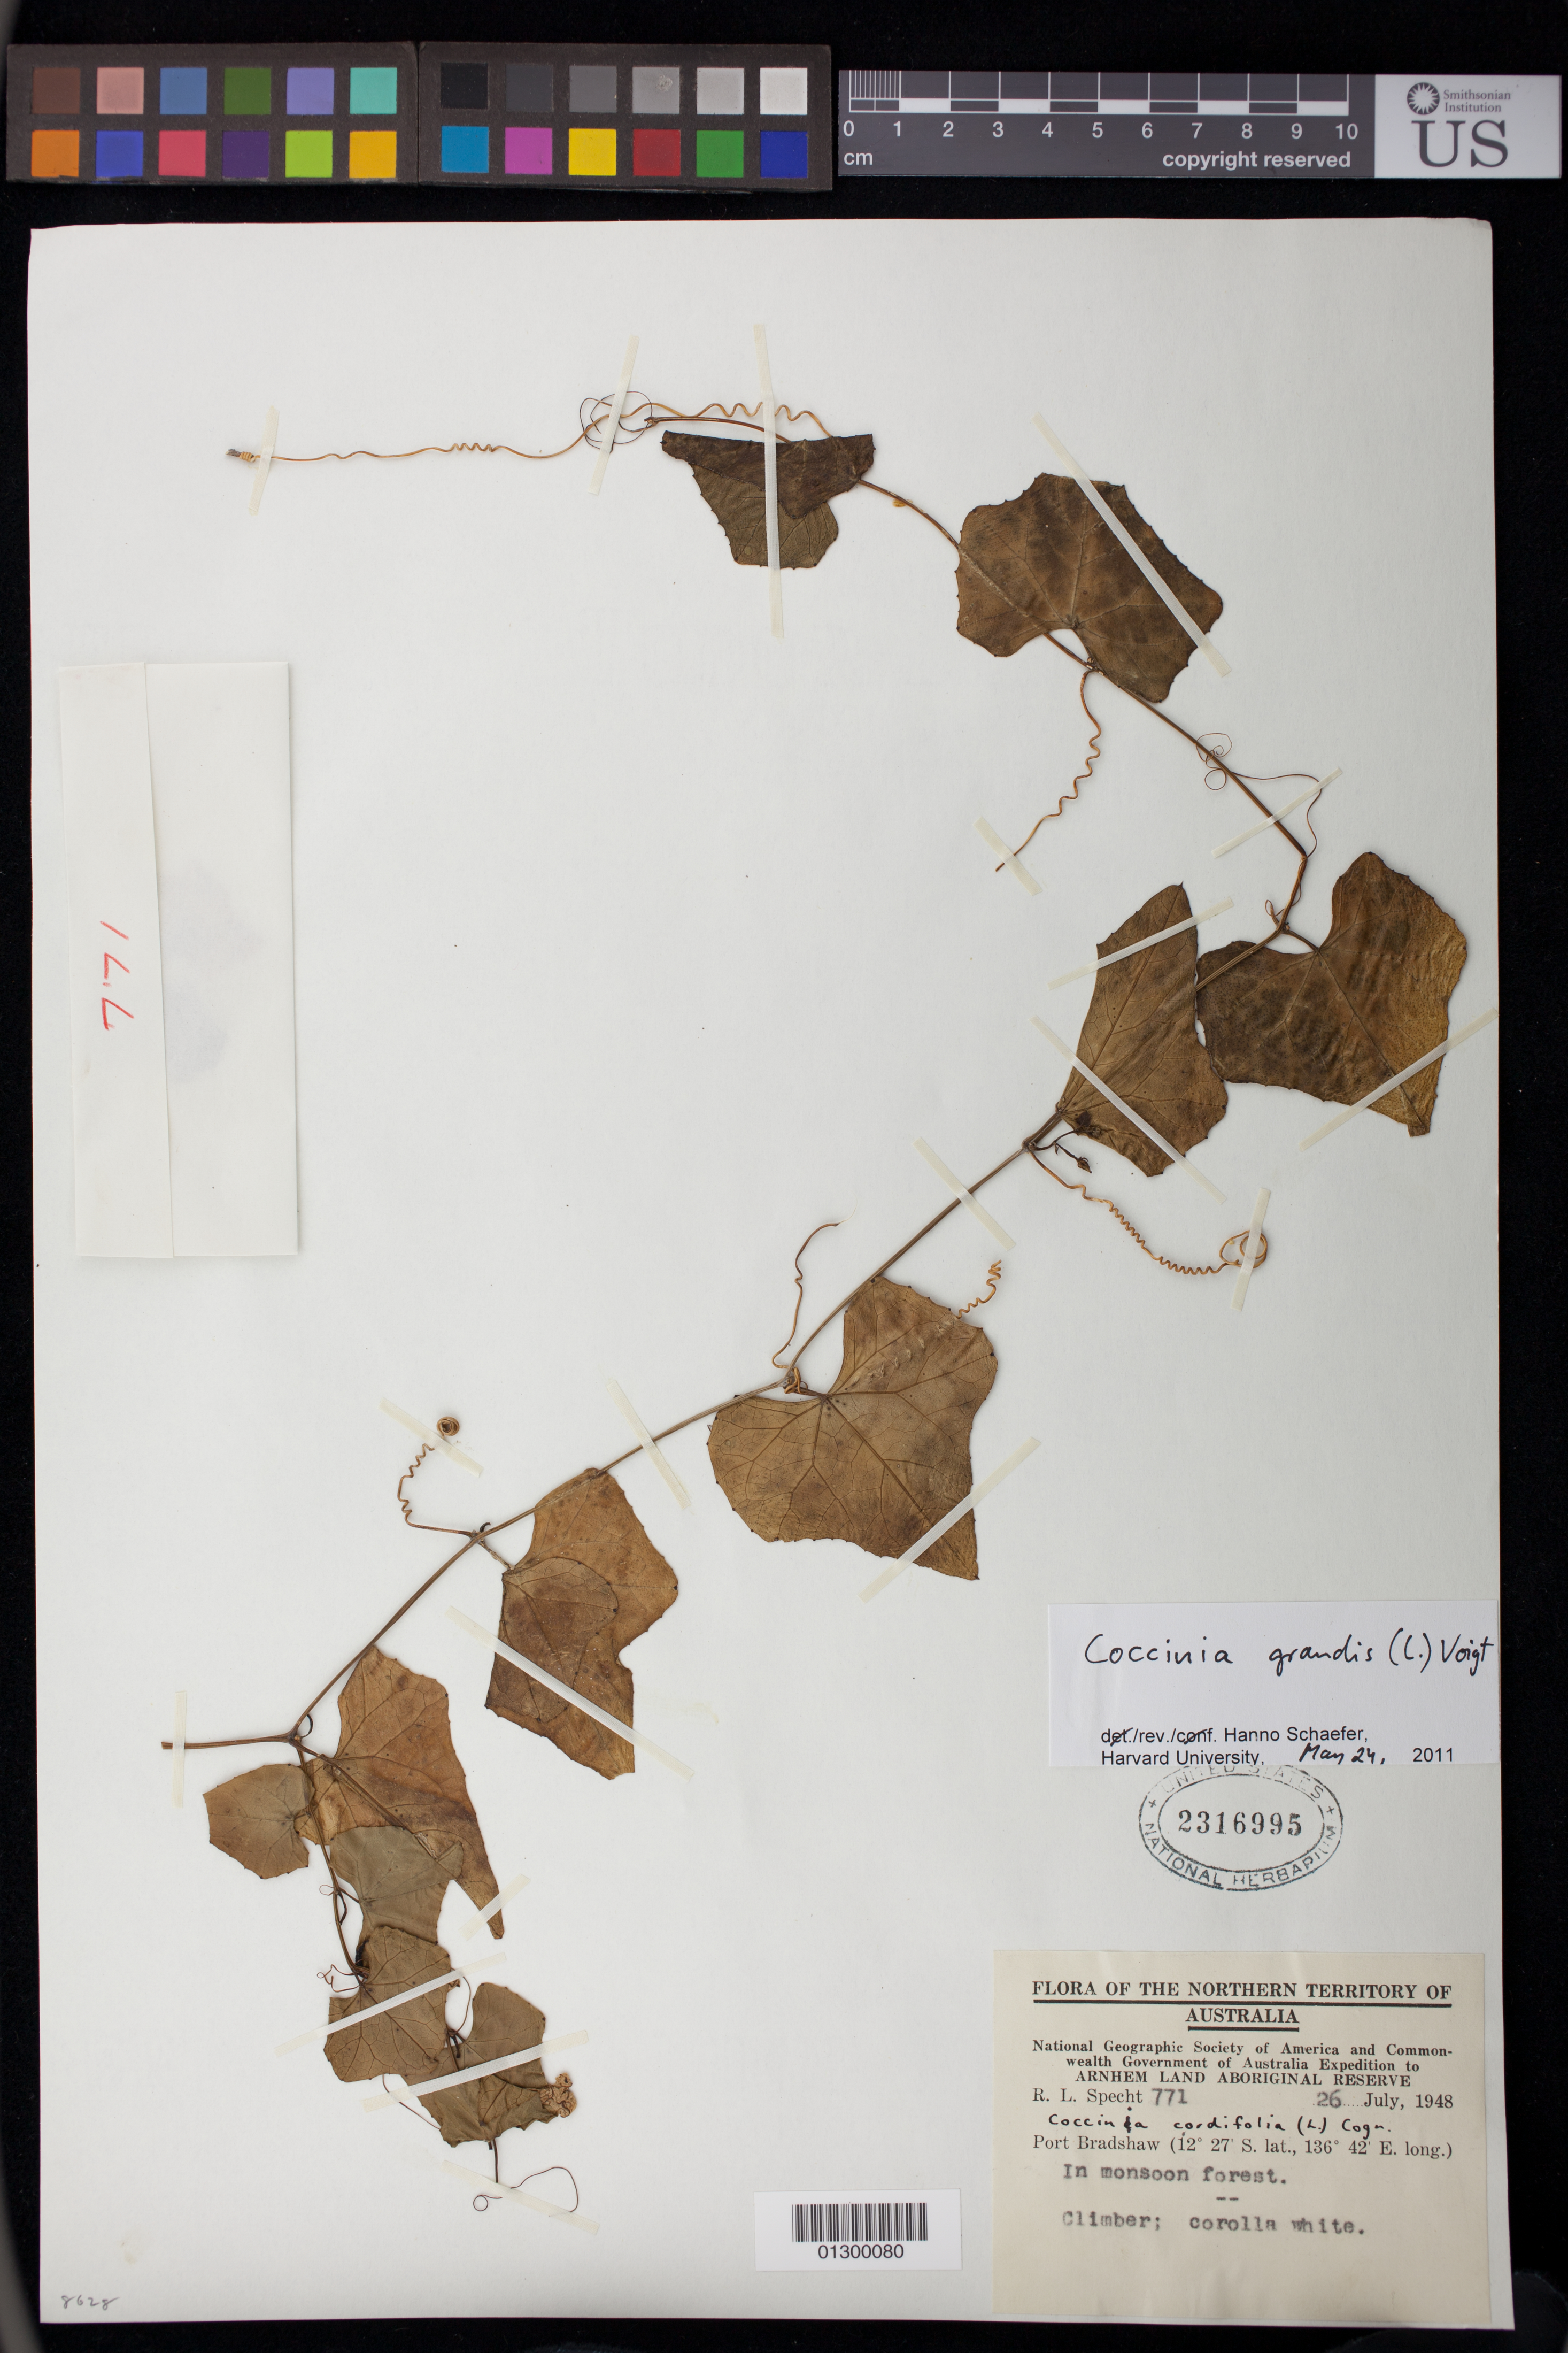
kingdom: Plantae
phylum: Tracheophyta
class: Magnoliopsida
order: Cucurbitales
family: Cucurbitaceae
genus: Coccinia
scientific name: Coccinia grandis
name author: (L.) Voigt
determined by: Schaefer, Hanno, Harvard University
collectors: R. L. Specht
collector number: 771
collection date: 1948-07-26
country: Australia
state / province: Northern Territory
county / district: East Arnhem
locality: Port Bradshaw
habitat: In monsoon forest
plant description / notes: Climber; corolla white.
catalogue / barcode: US 2316995